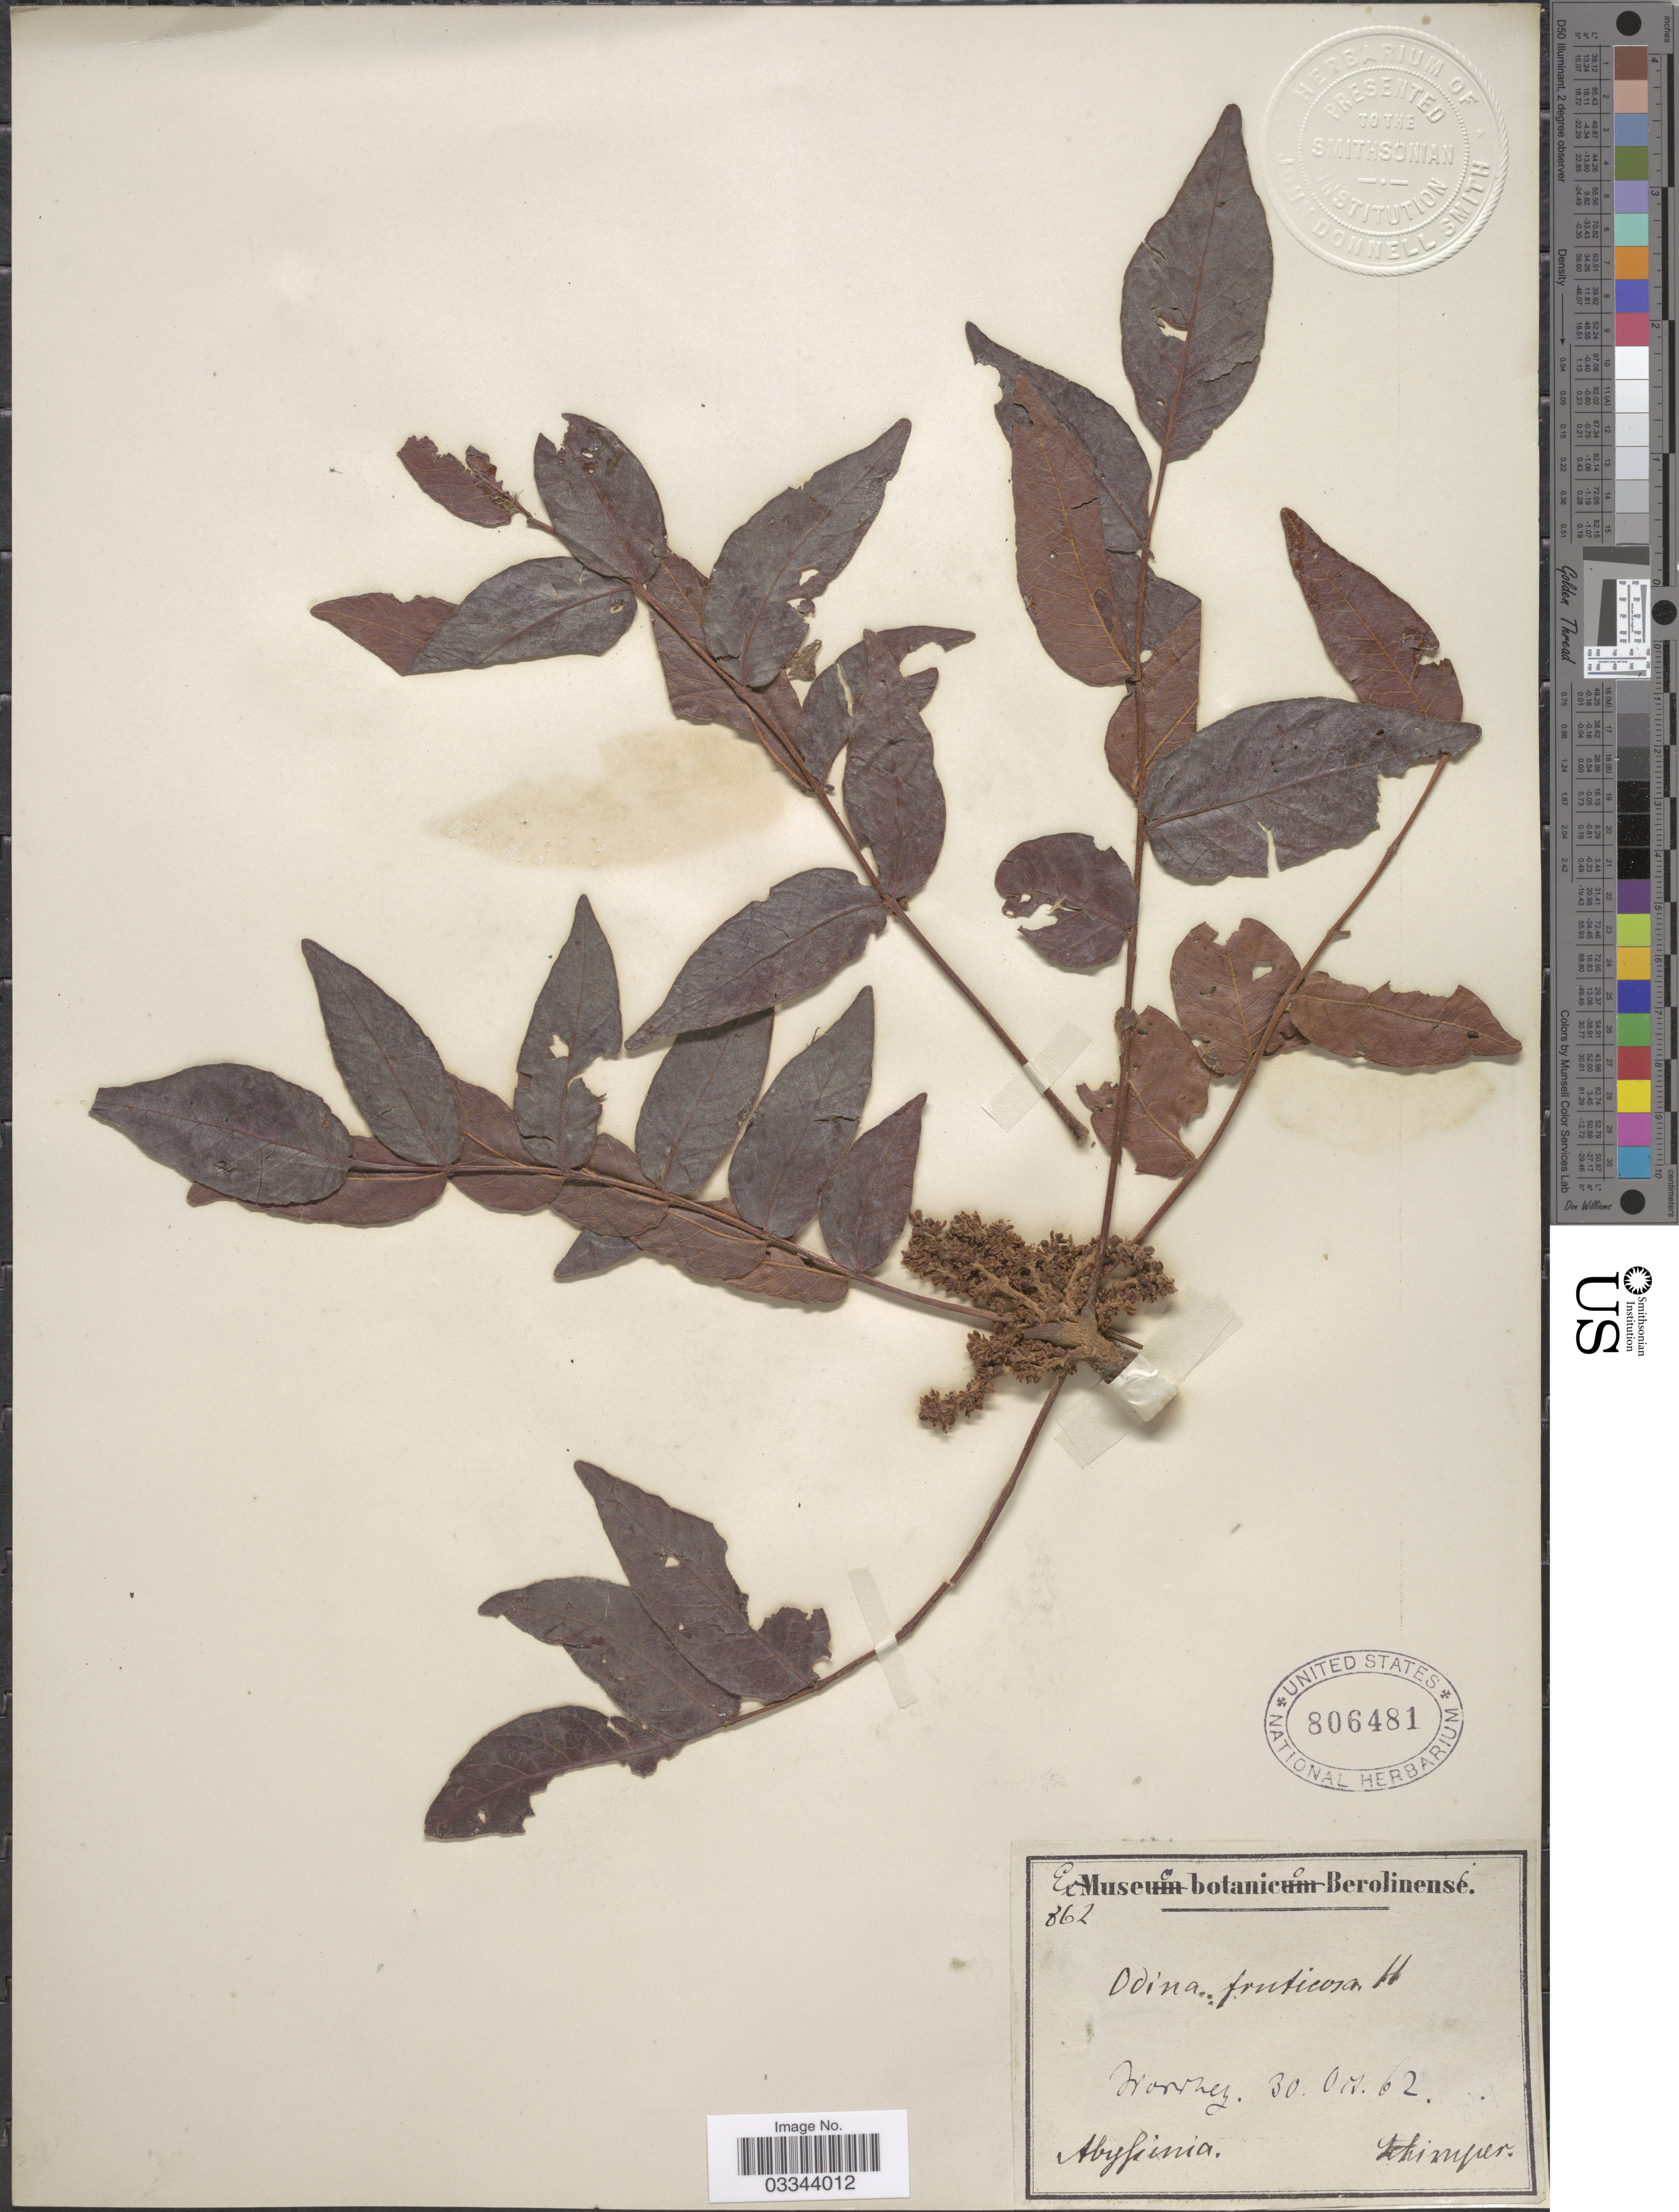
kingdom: Plantae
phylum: Tracheophyta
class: Magnoliopsida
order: Sapindales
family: Anacardiaceae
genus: Lannea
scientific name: Lannea fruticosa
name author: (Hochst. & A. Rich.) Engl.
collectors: -. Schimper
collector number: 362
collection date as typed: Transcribed d/m/y: 30/10/62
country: Ethiopia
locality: Abyssinia, Worbey [interpreted].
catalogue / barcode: US 806481